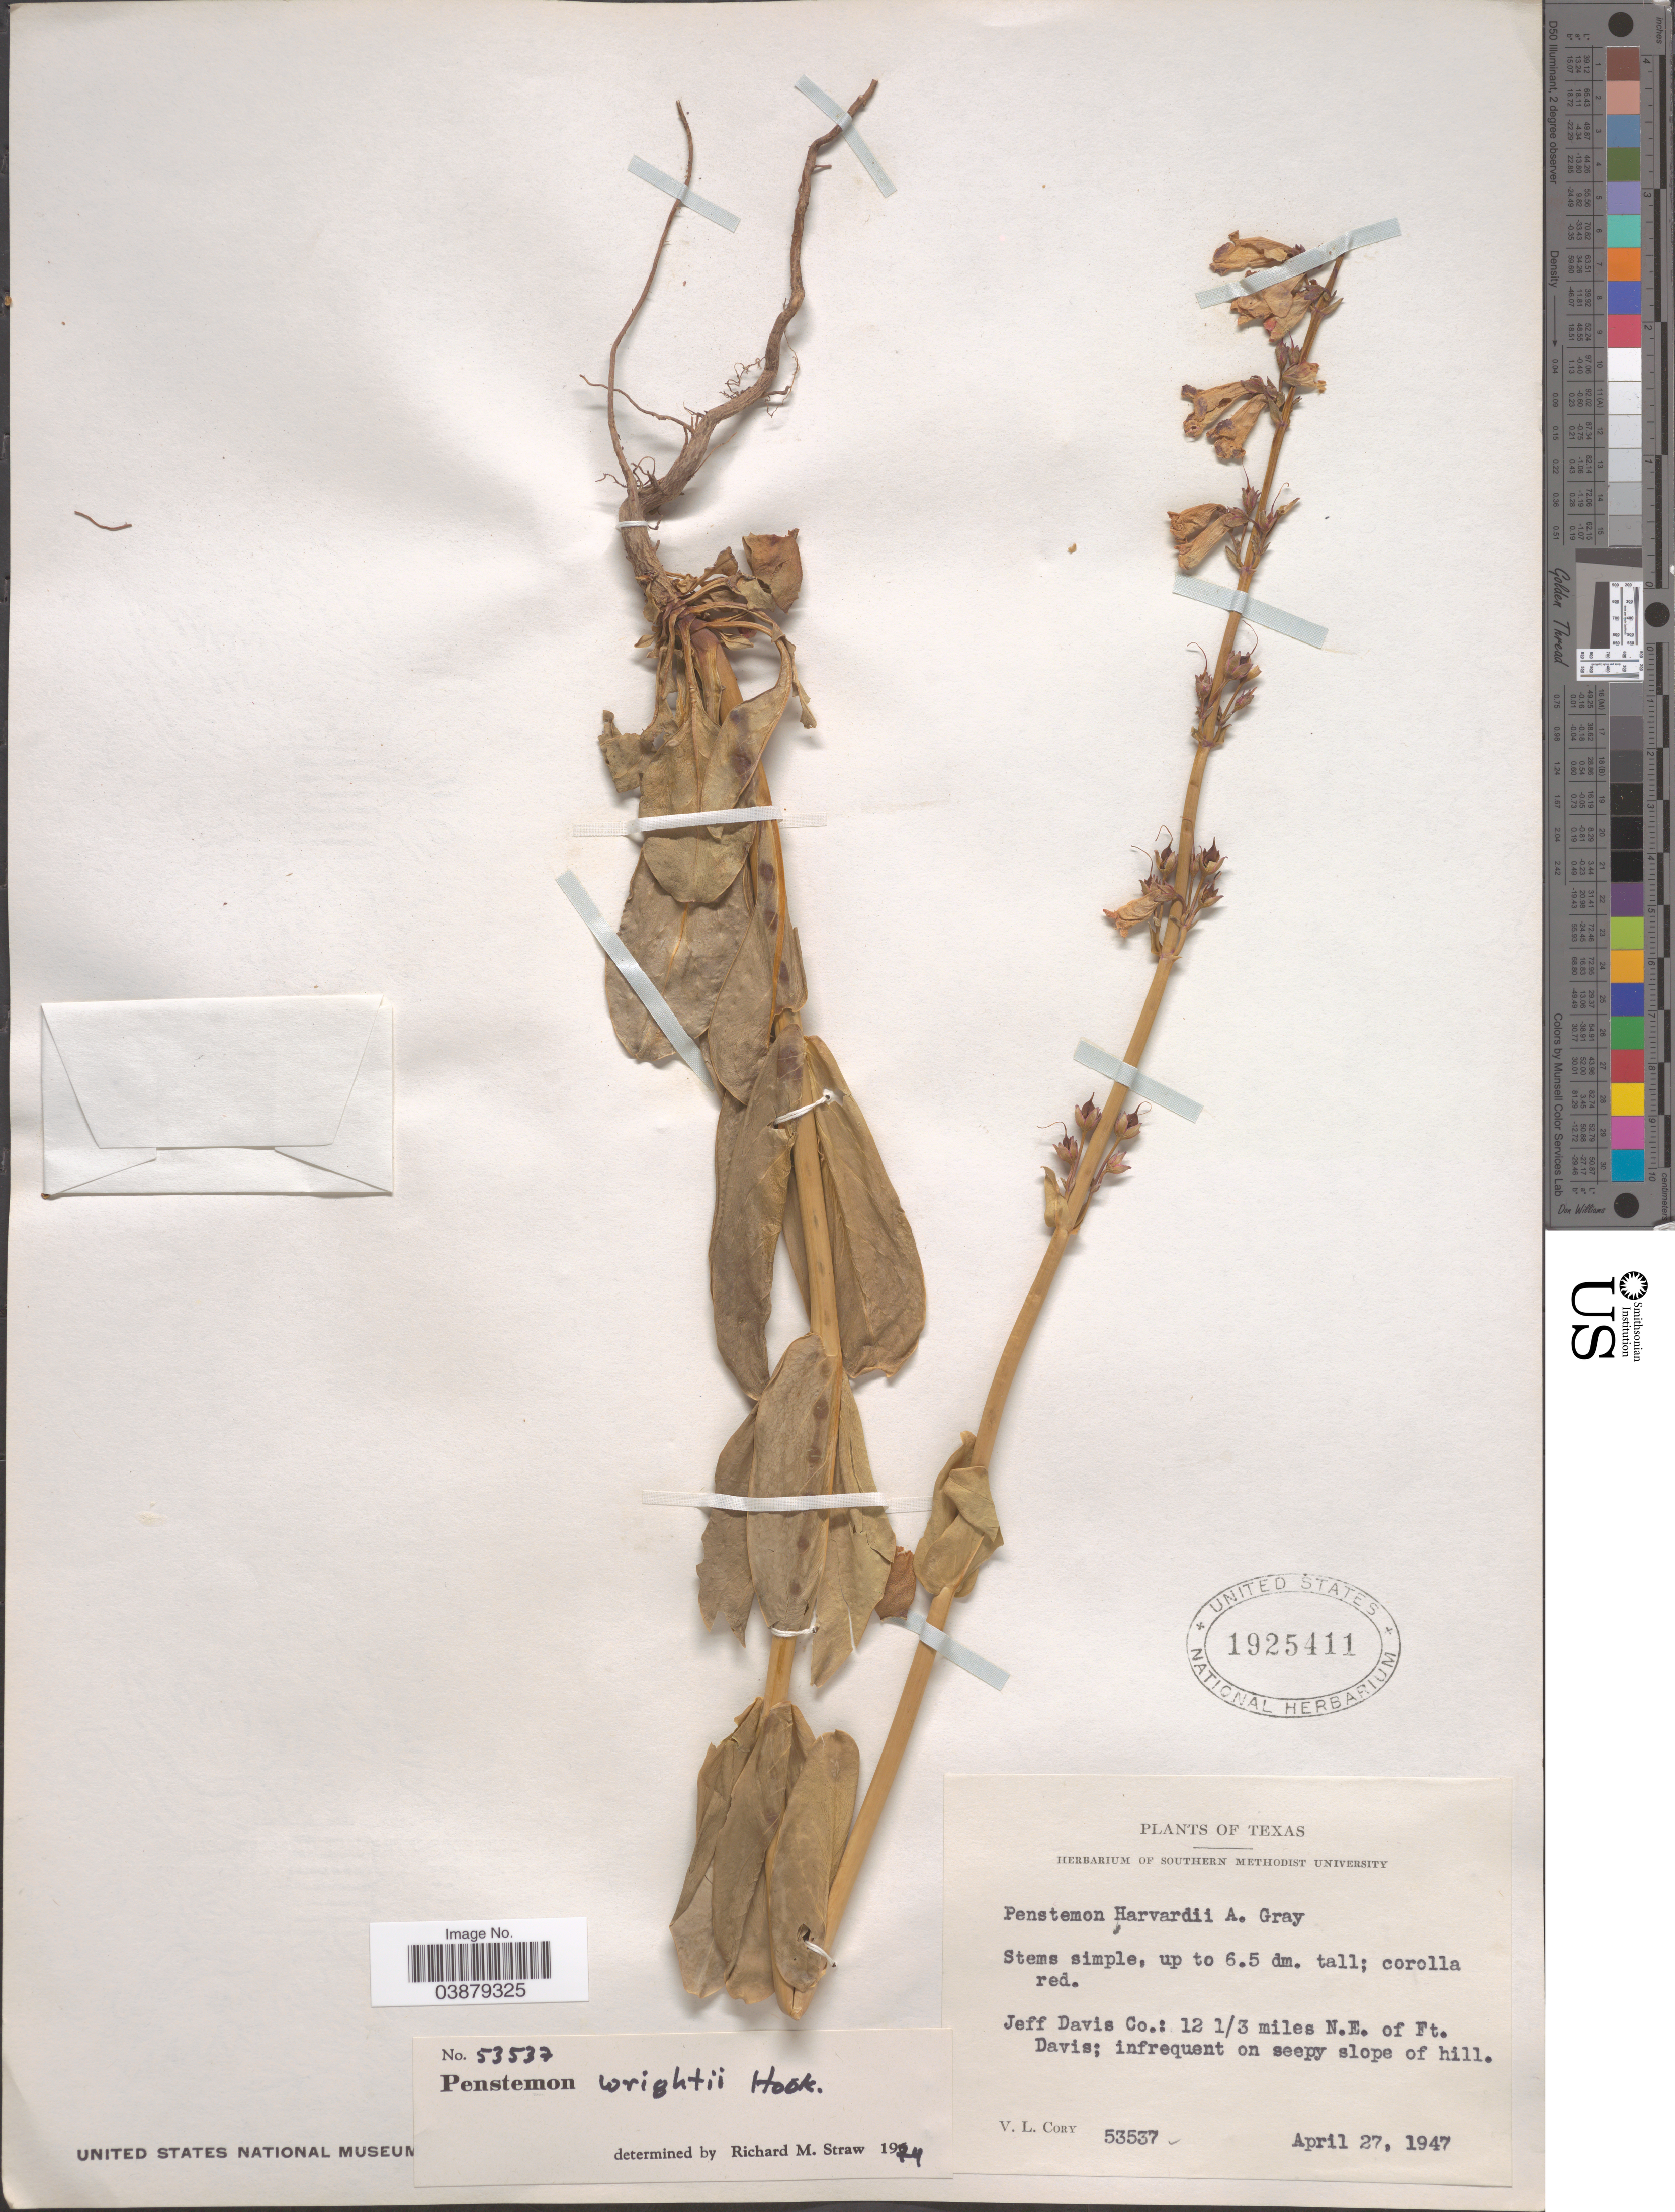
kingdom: Plantae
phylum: Tracheophyta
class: Magnoliopsida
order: Lamiales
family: Plantaginaceae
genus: Penstemon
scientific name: Penstemon wrightii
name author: Hook.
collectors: V. Cory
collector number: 53537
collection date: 1947-04-27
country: United States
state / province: Texas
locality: Jeff Davis Co.: 12 1/3 miles N.E. of Ft. Davis; infrequent on seepy slope of hill.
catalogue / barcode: US 1925411